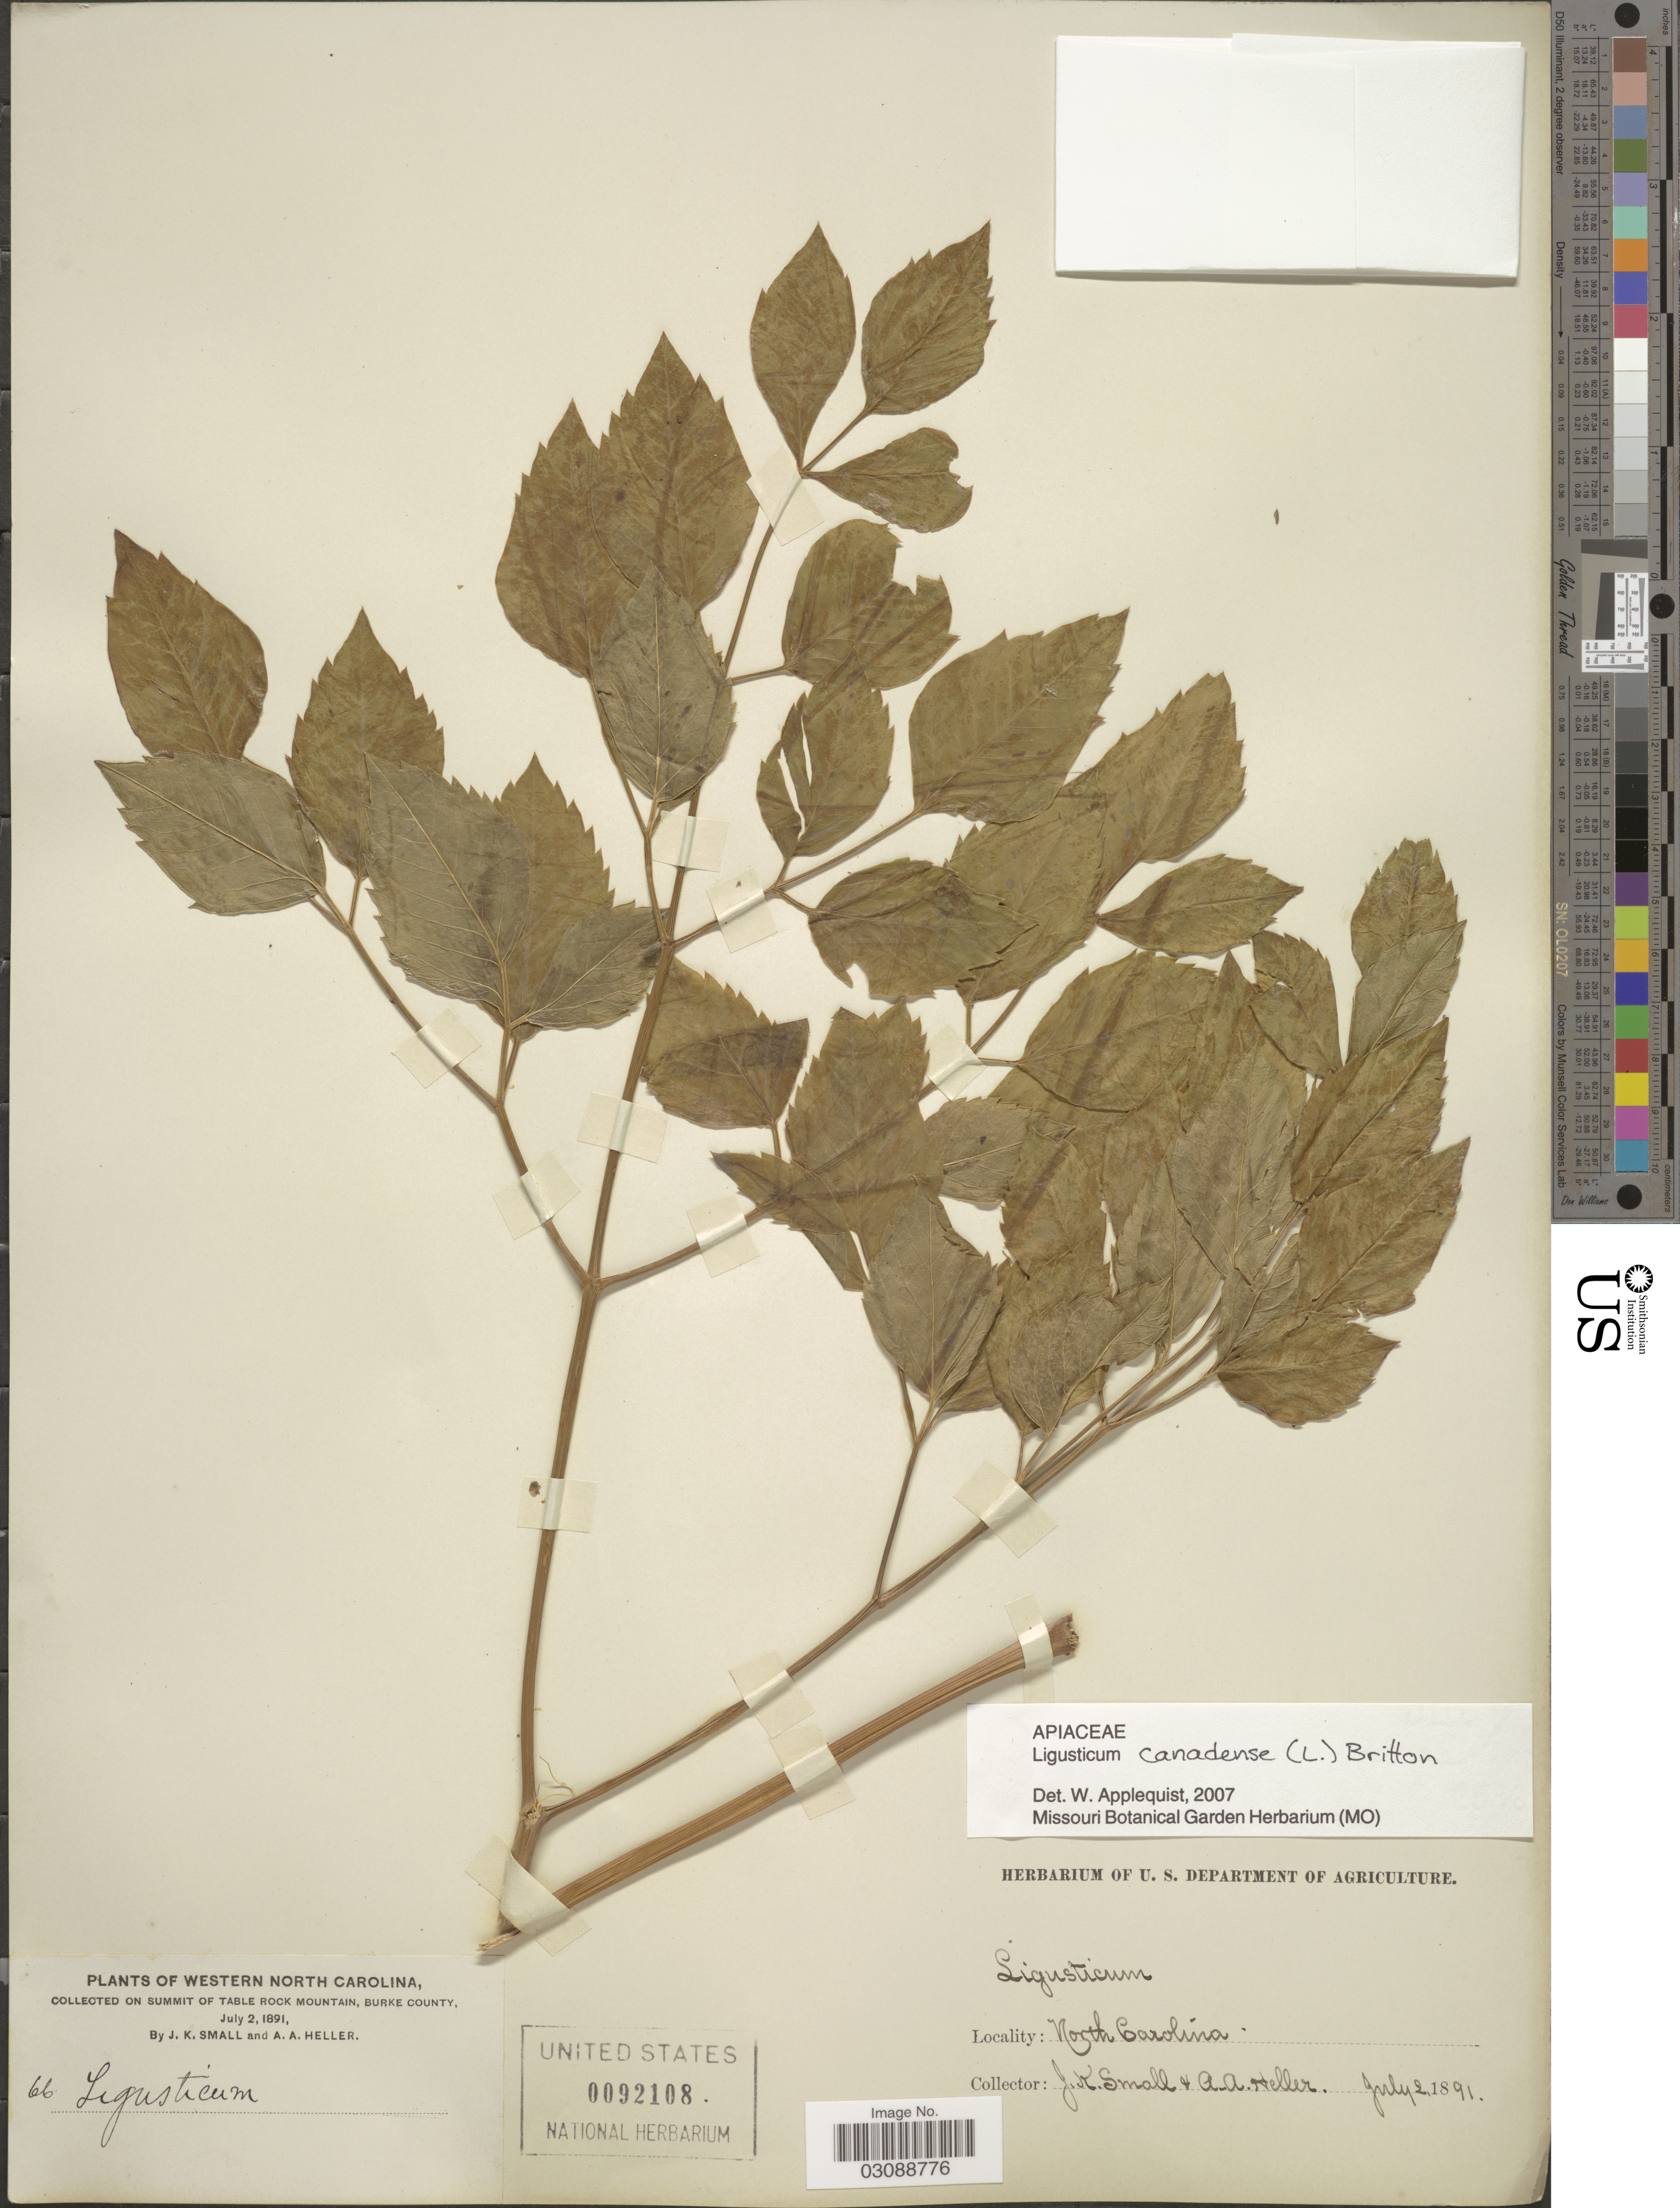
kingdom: Plantae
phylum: Tracheophyta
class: Magnoliopsida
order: Apiales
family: Apiaceae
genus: Ligusticum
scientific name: Ligusticum canadense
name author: (L.) Britton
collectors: J. K. Small & A. A. Heller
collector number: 66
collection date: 1891-07-02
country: United States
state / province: North Carolina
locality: Western North Carolina. On summit of Table Rock Mountain, Burke County.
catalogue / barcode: US 92108